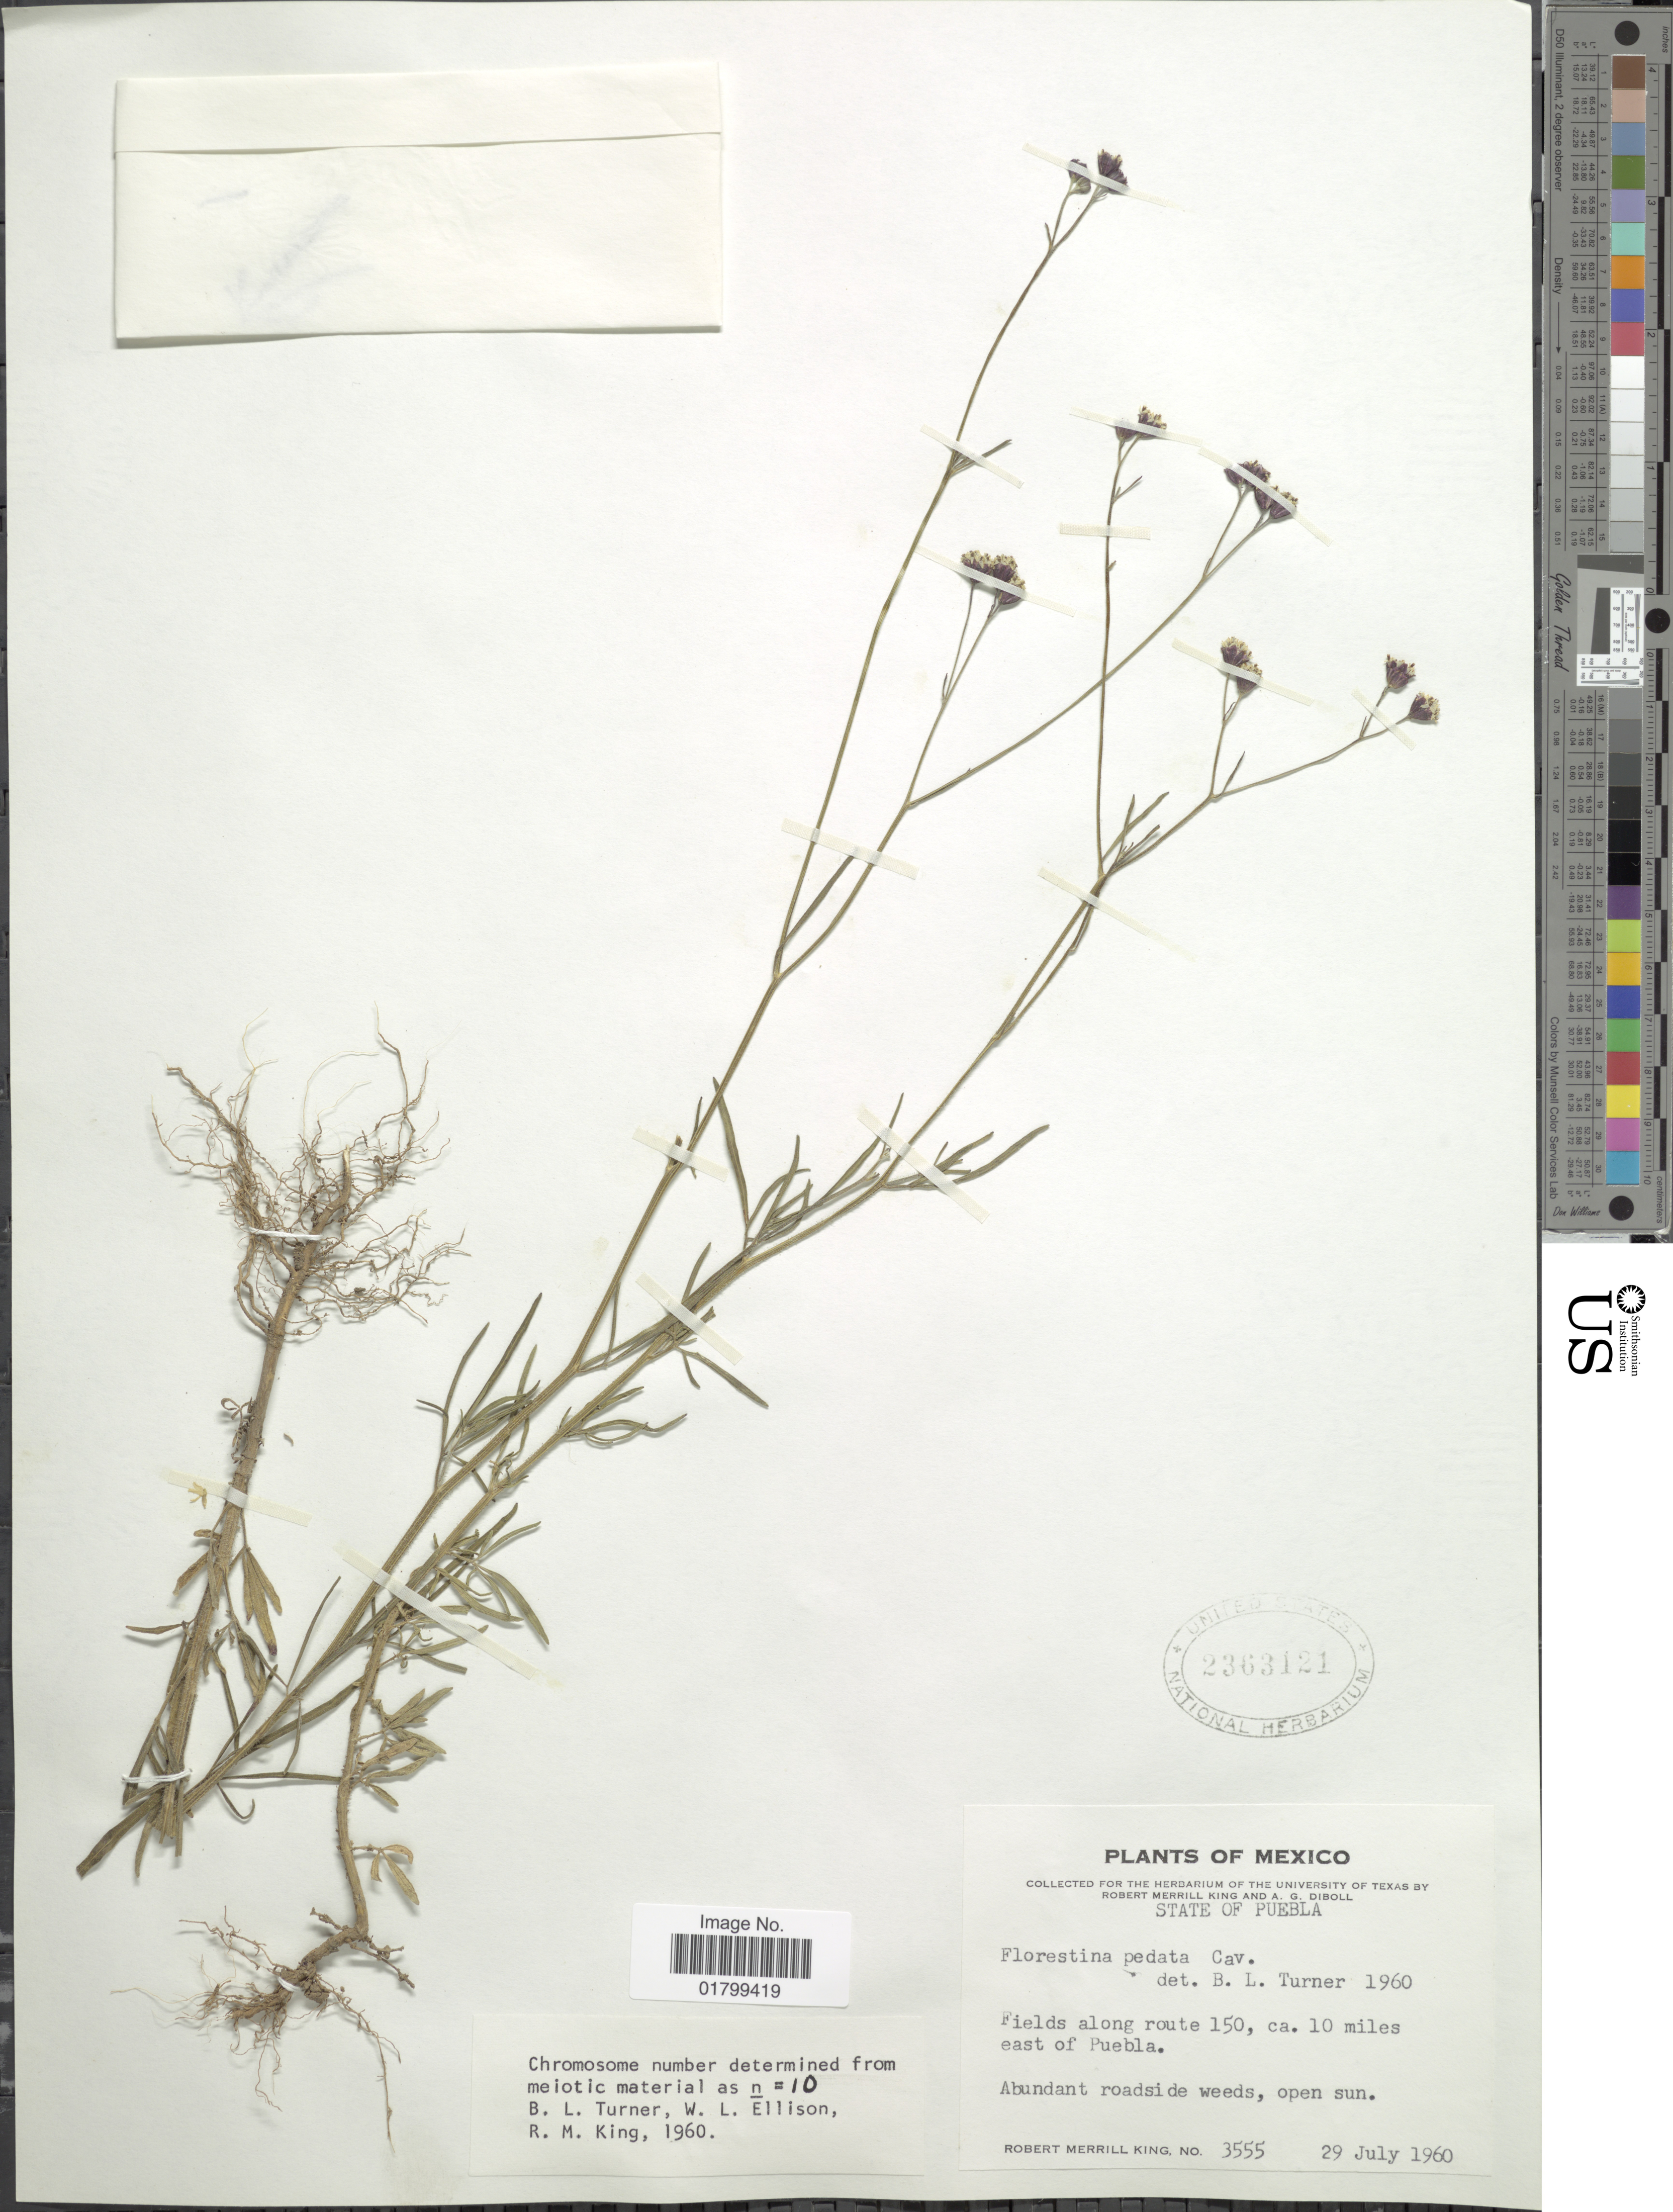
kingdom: Plantae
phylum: Tracheophyta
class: Magnoliopsida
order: Asterales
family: Asteraceae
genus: Florestina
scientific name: Florestina pedata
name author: (Cav.) Cass.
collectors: R. M. King & A. Diboll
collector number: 3555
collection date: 1960-07-29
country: Mexico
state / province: Puebla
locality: Fields along route 150, ca. 10 miles east of Puebla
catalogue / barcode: US 2363121